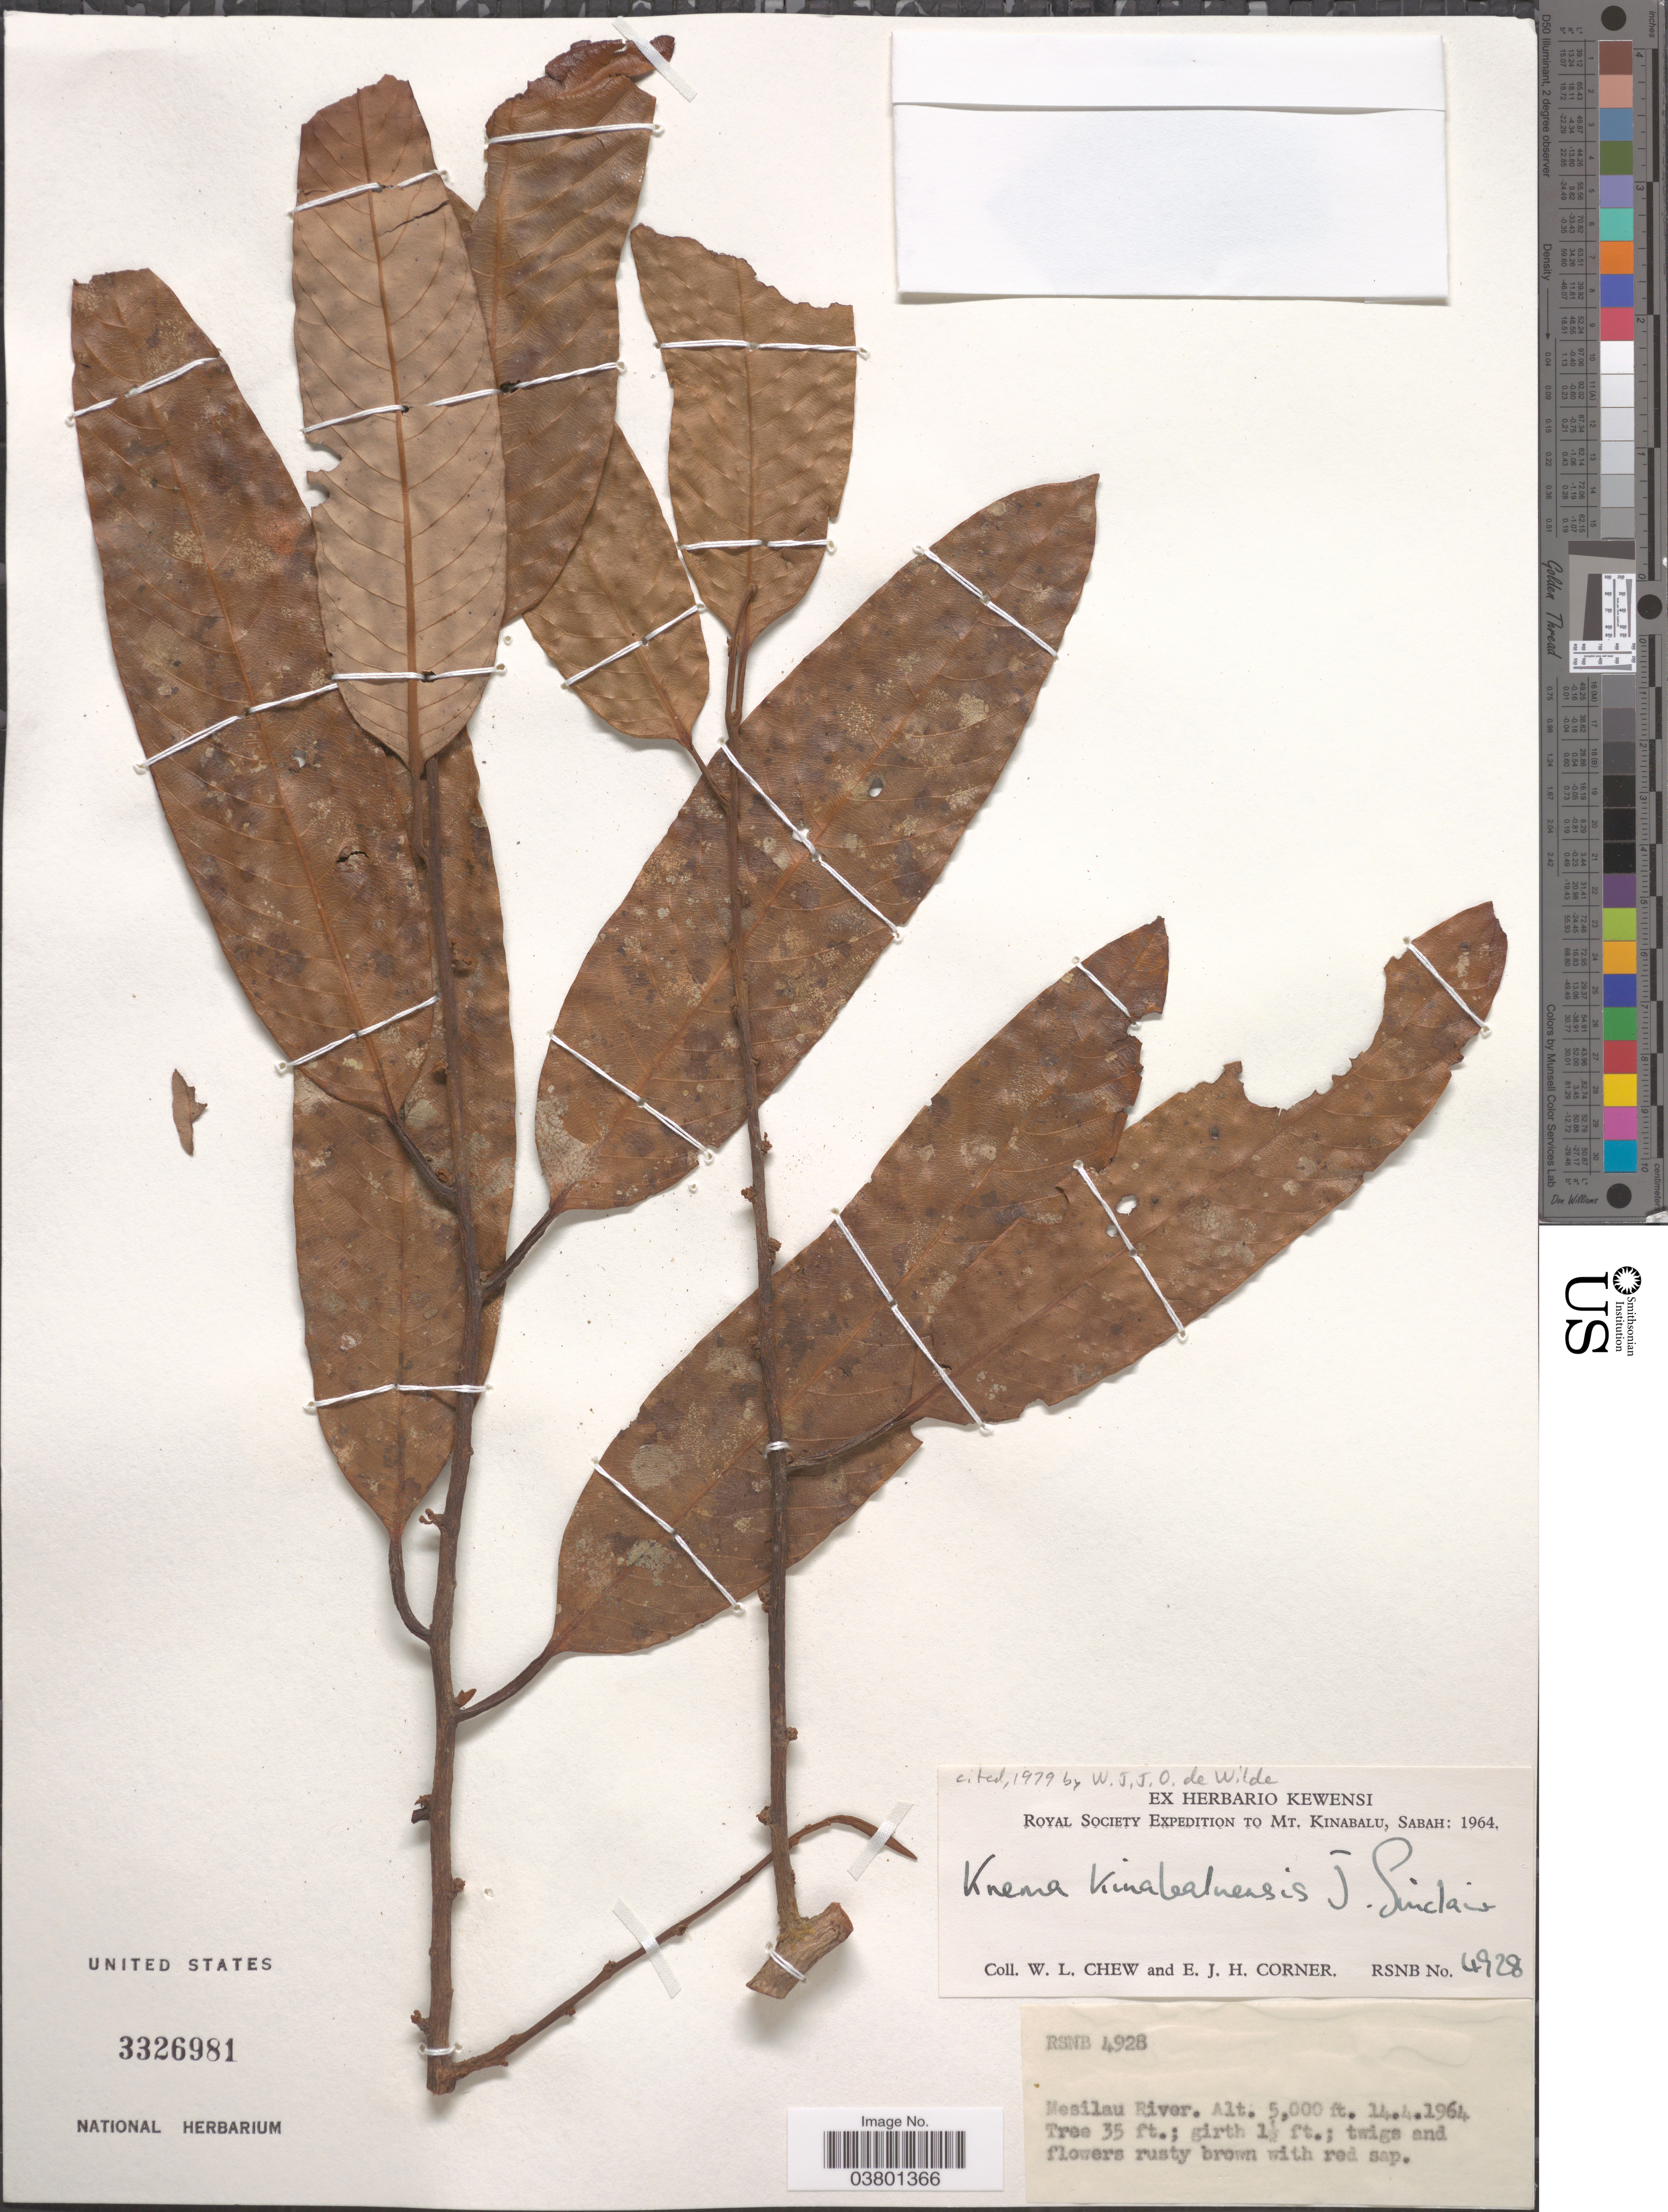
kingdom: Plantae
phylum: Tracheophyta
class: Magnoliopsida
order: Magnoliales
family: Myristicaceae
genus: Knema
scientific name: Knema kinabaluensis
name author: J. Sinclair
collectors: W. Chew & E. Corner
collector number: RSNB4928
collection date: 1964-04-14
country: Malaysia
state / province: Sabah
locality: Mt. Kinabalu. Mesilau River.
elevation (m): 1524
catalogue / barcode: US 3326981